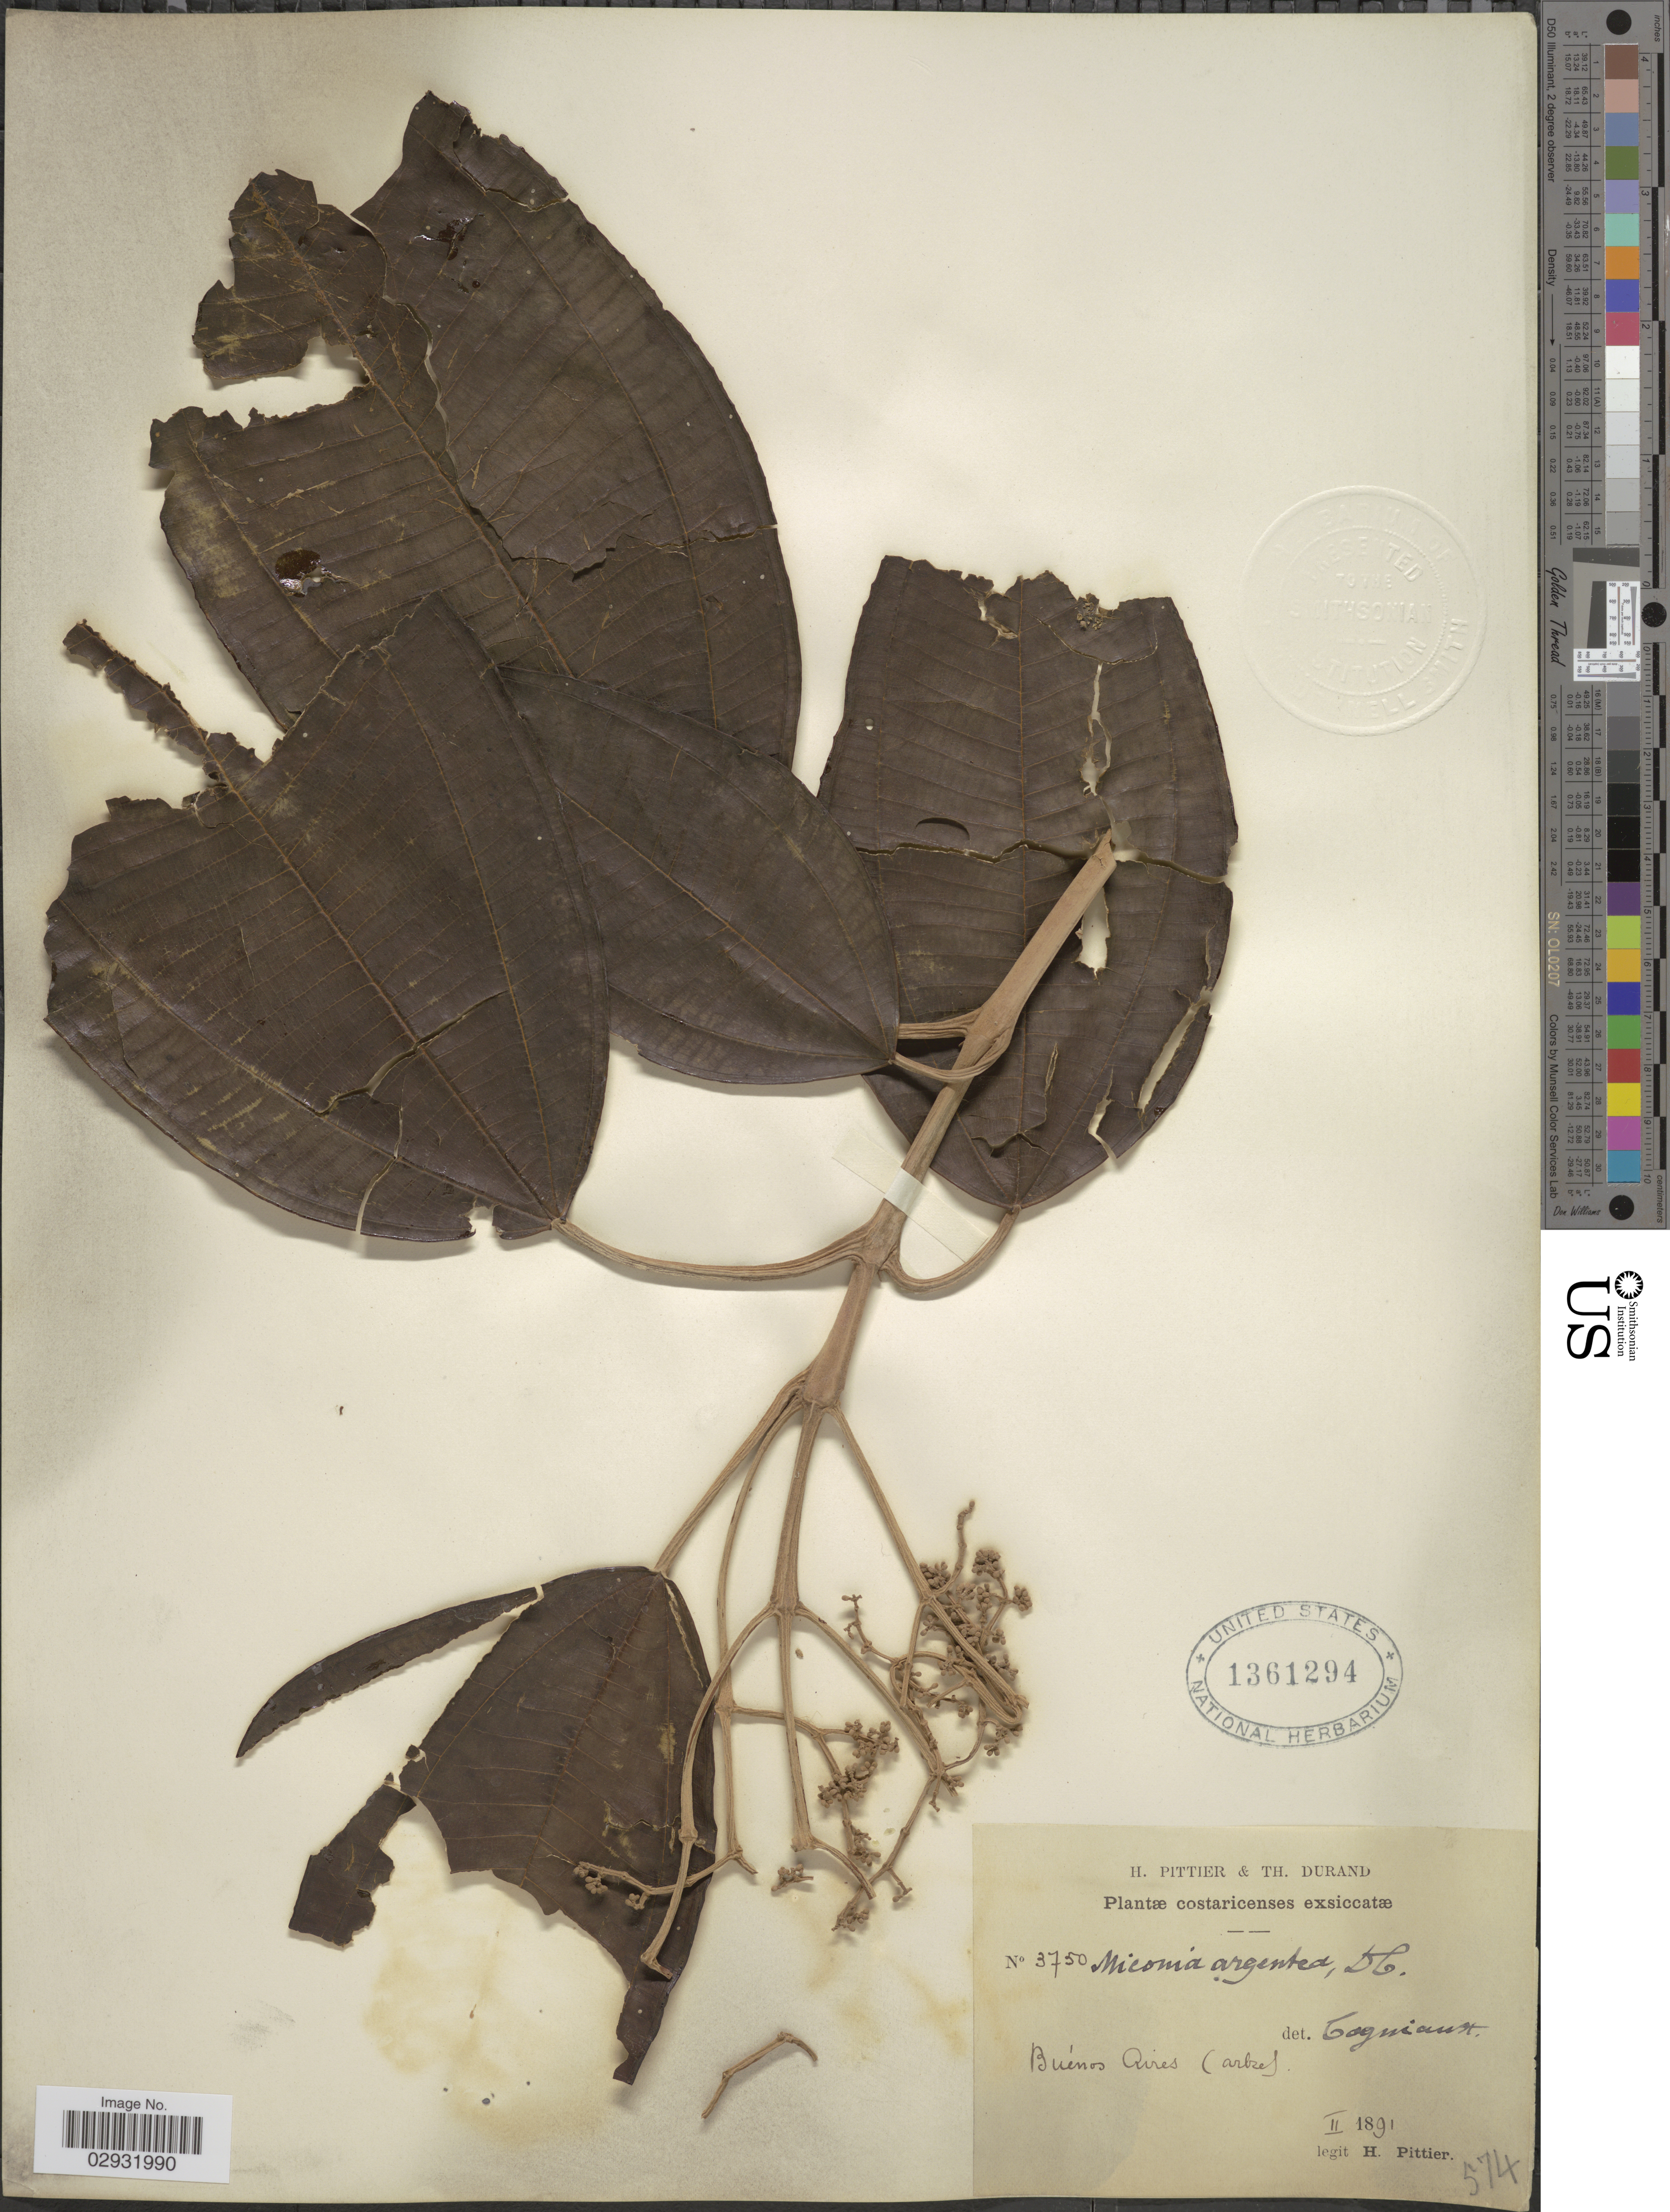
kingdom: Plantae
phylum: Tracheophyta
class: Magnoliopsida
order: Myrtales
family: Melastomataceae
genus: Miconia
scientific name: Miconia argentea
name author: (Sw.) DC.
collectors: H. F. Pittier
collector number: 3750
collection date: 1891-02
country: Costa Rica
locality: Buénos Aires.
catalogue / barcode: US 1361294